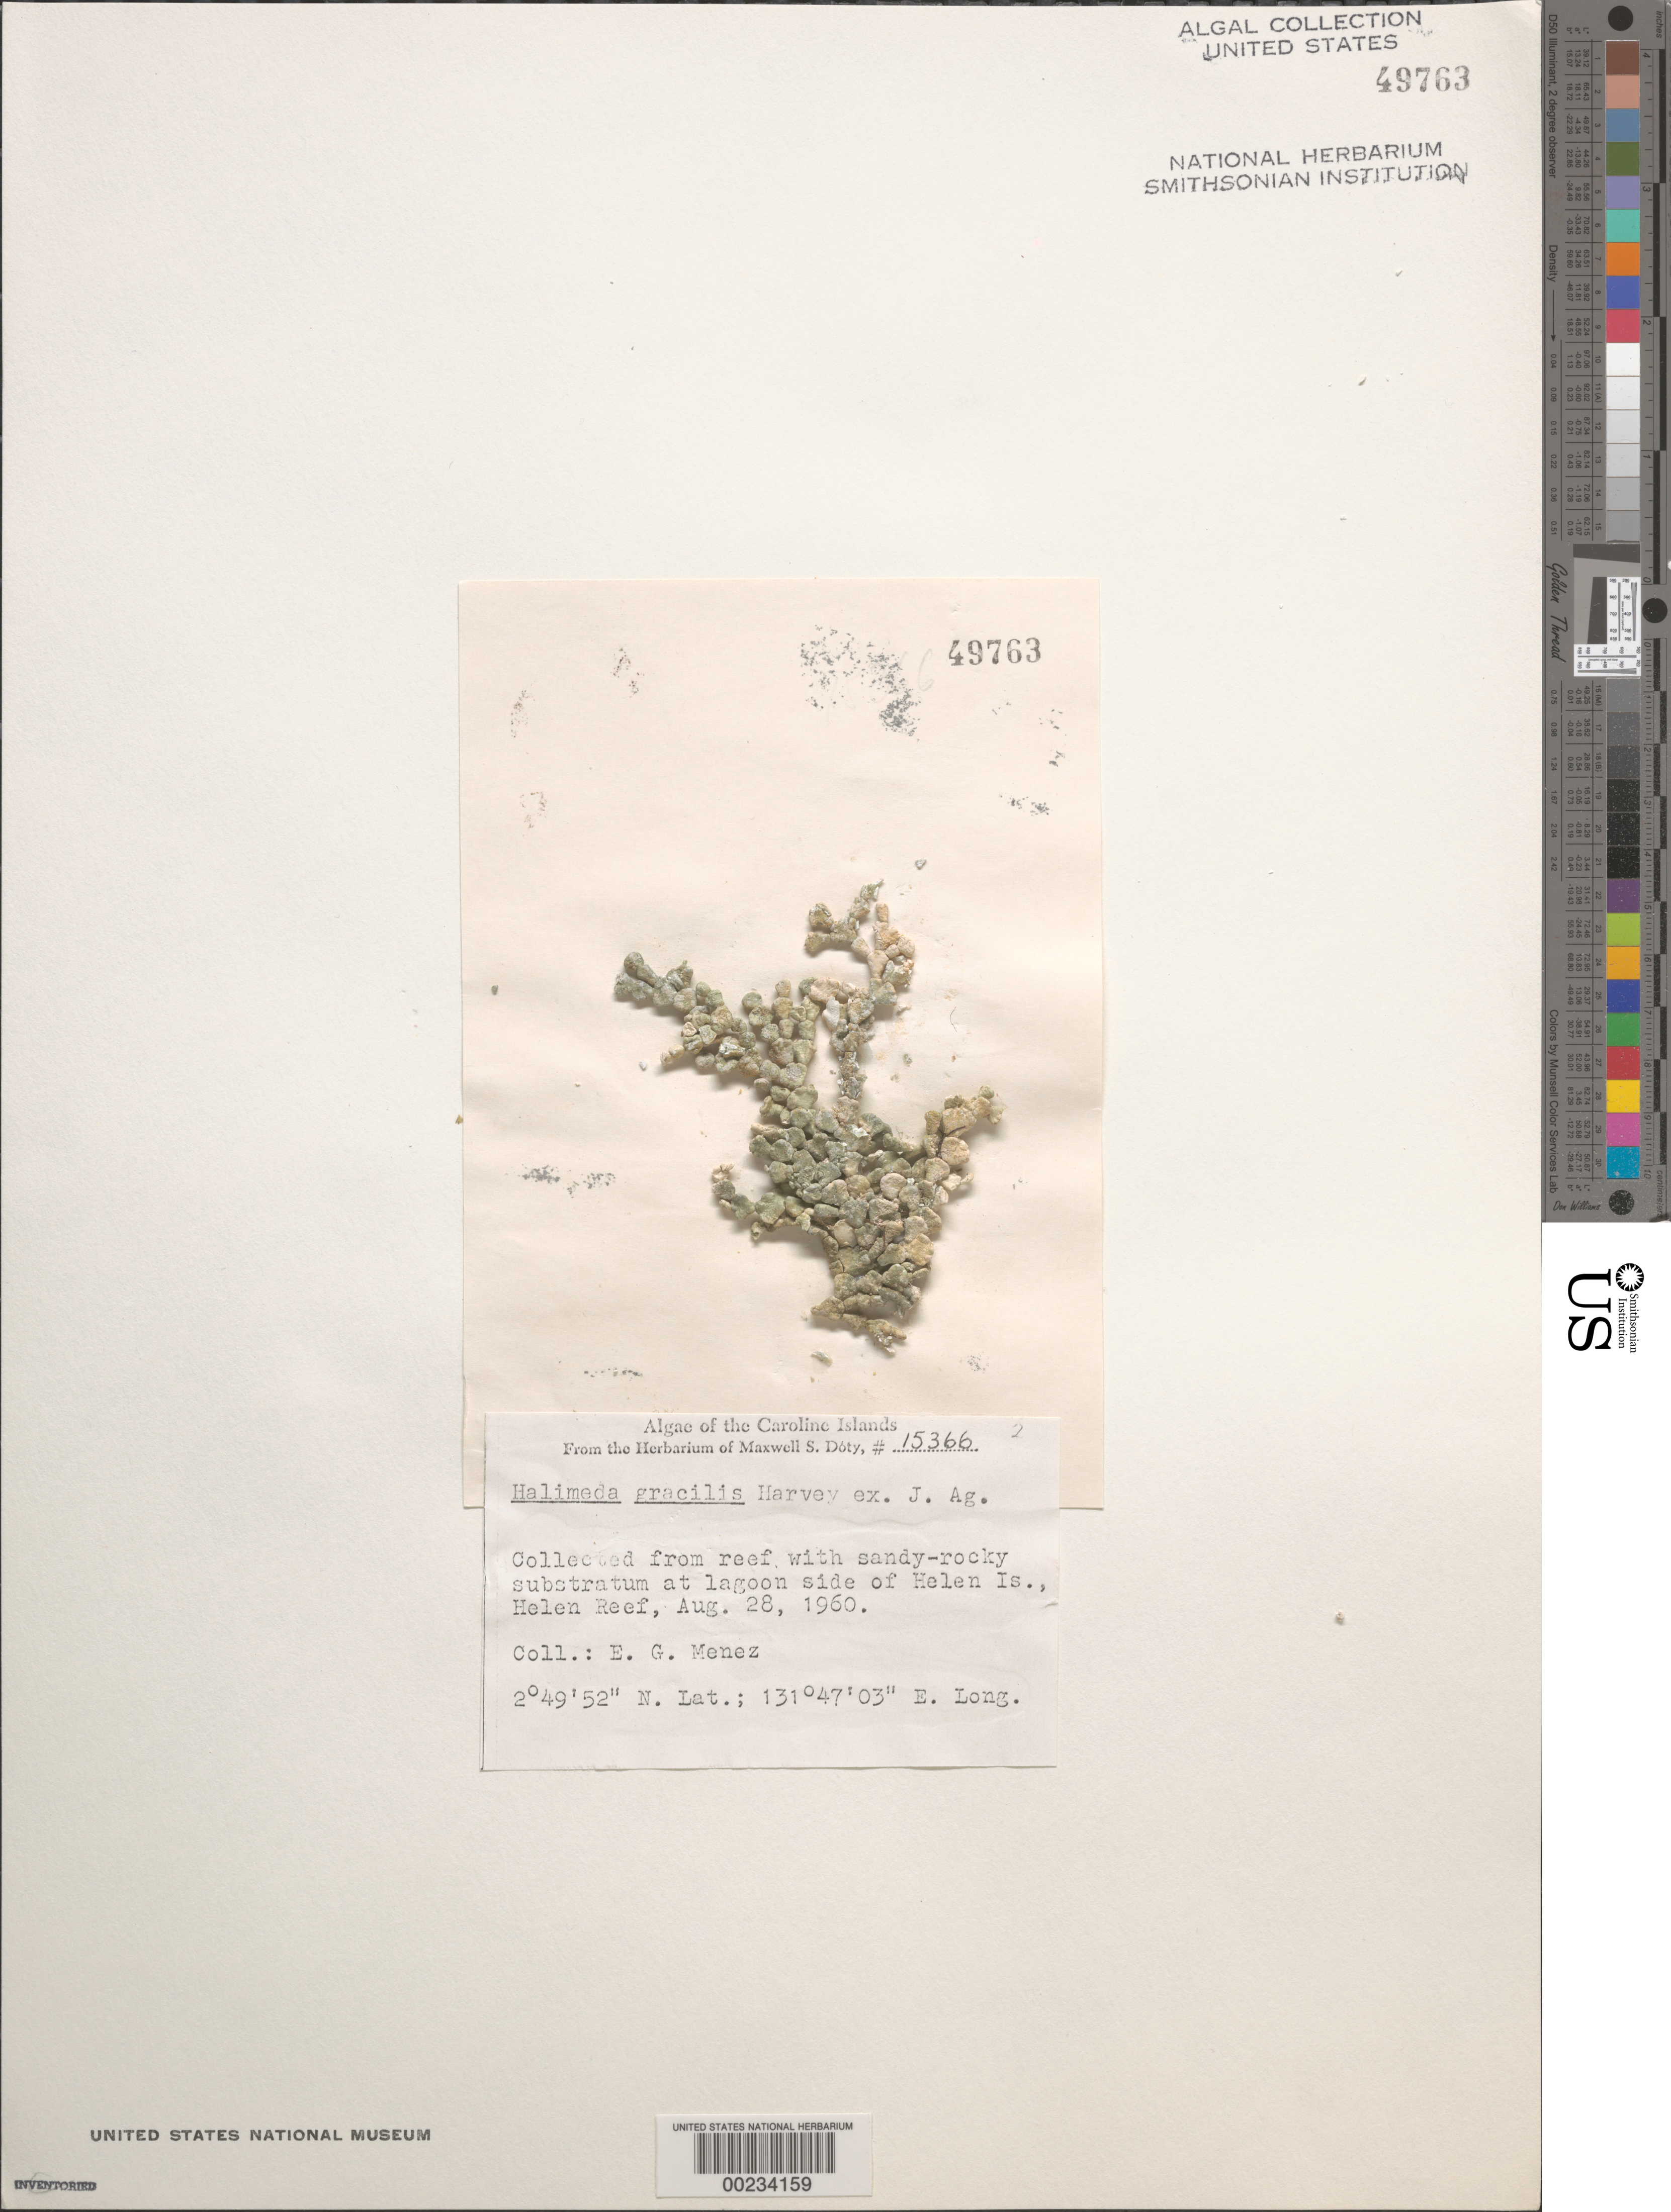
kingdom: Plantae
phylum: Chlorophyta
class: Ulvophyceae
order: Bryopsidales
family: Halimedaceae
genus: Halimeda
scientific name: Halimeda gracilis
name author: Harv. ex J. Agardh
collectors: Meñez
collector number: MSD 15366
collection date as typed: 28 Aug 1960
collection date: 1960-08-28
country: Palau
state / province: Belau Outliers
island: Helen Atoll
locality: Helen Reef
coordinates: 2 49' 52" N, 131 47' 03" E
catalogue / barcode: US 49763